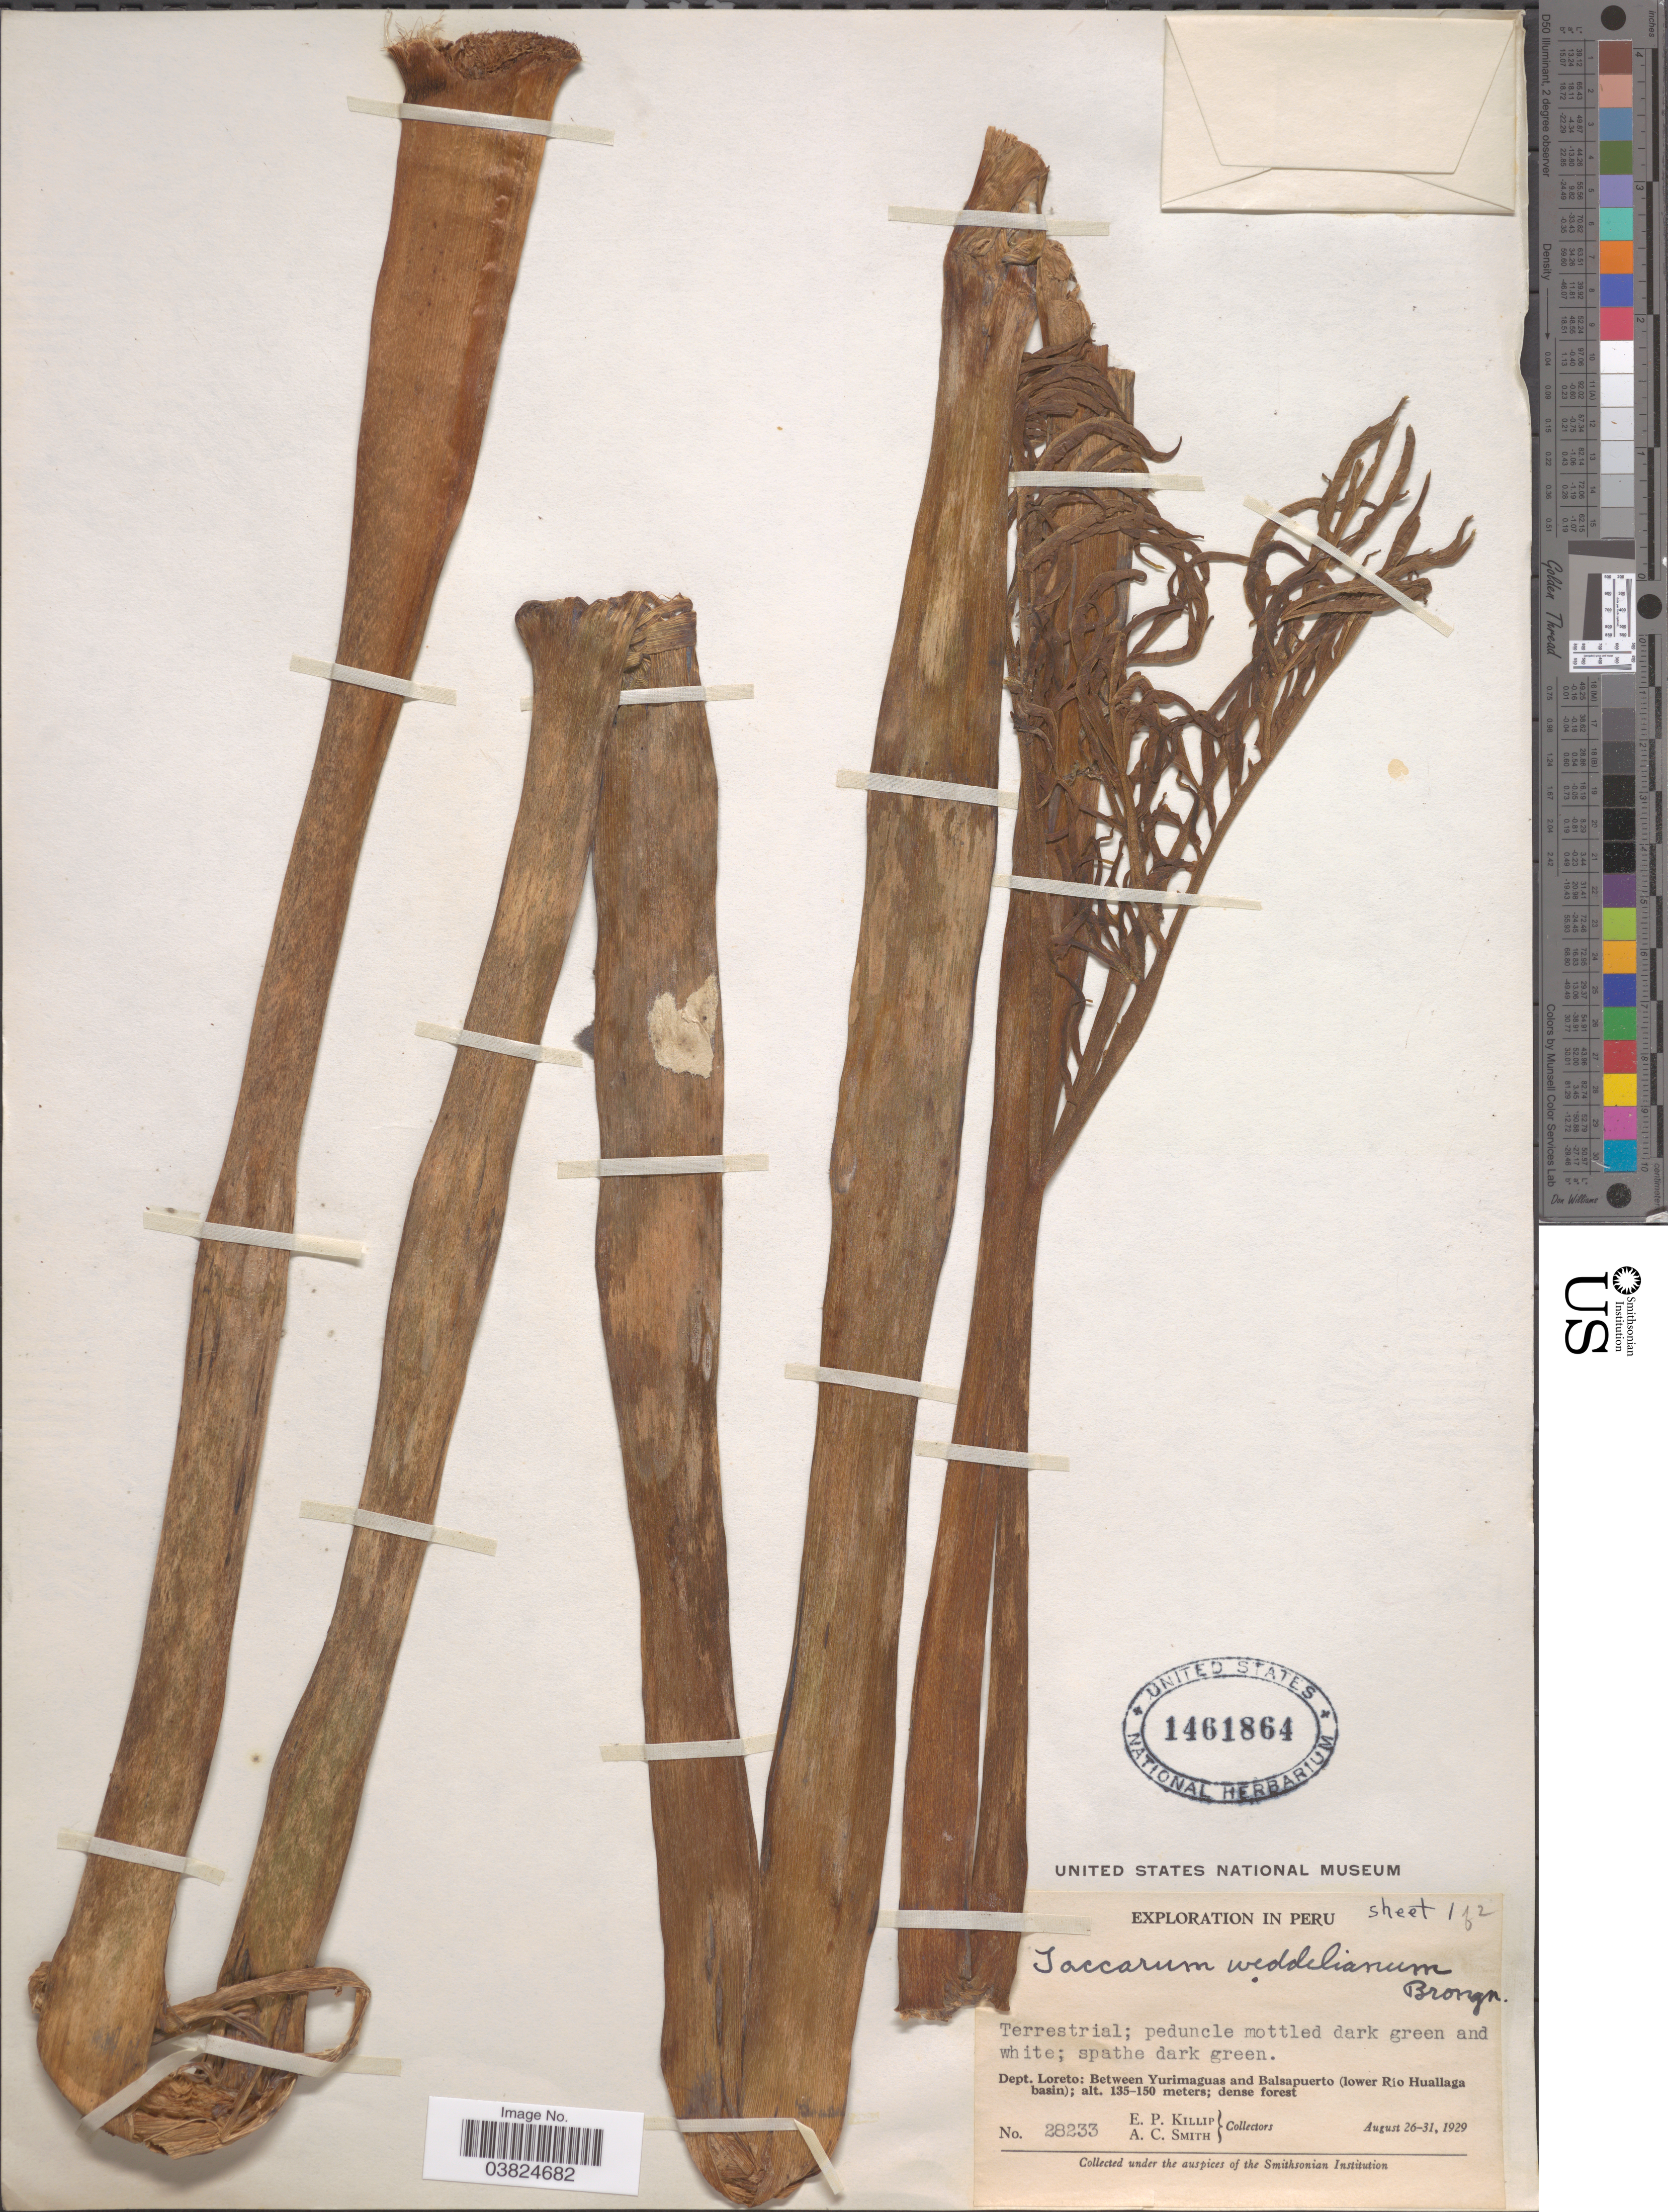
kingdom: Plantae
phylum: Tracheophyta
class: Liliopsida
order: Alismatales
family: Araceae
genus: Taccarum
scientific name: Taccarum weddellianum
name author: Brongn. ex Schott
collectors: E. P. Killip & A. C. Smith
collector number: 28233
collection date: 1929-08-26/1929-08-31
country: Peru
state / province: Loreto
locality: Dept. Loreto: Between Yurimaguas and Balsapuerto (lower Río Huallaga basin).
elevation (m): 135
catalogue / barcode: US 1461864